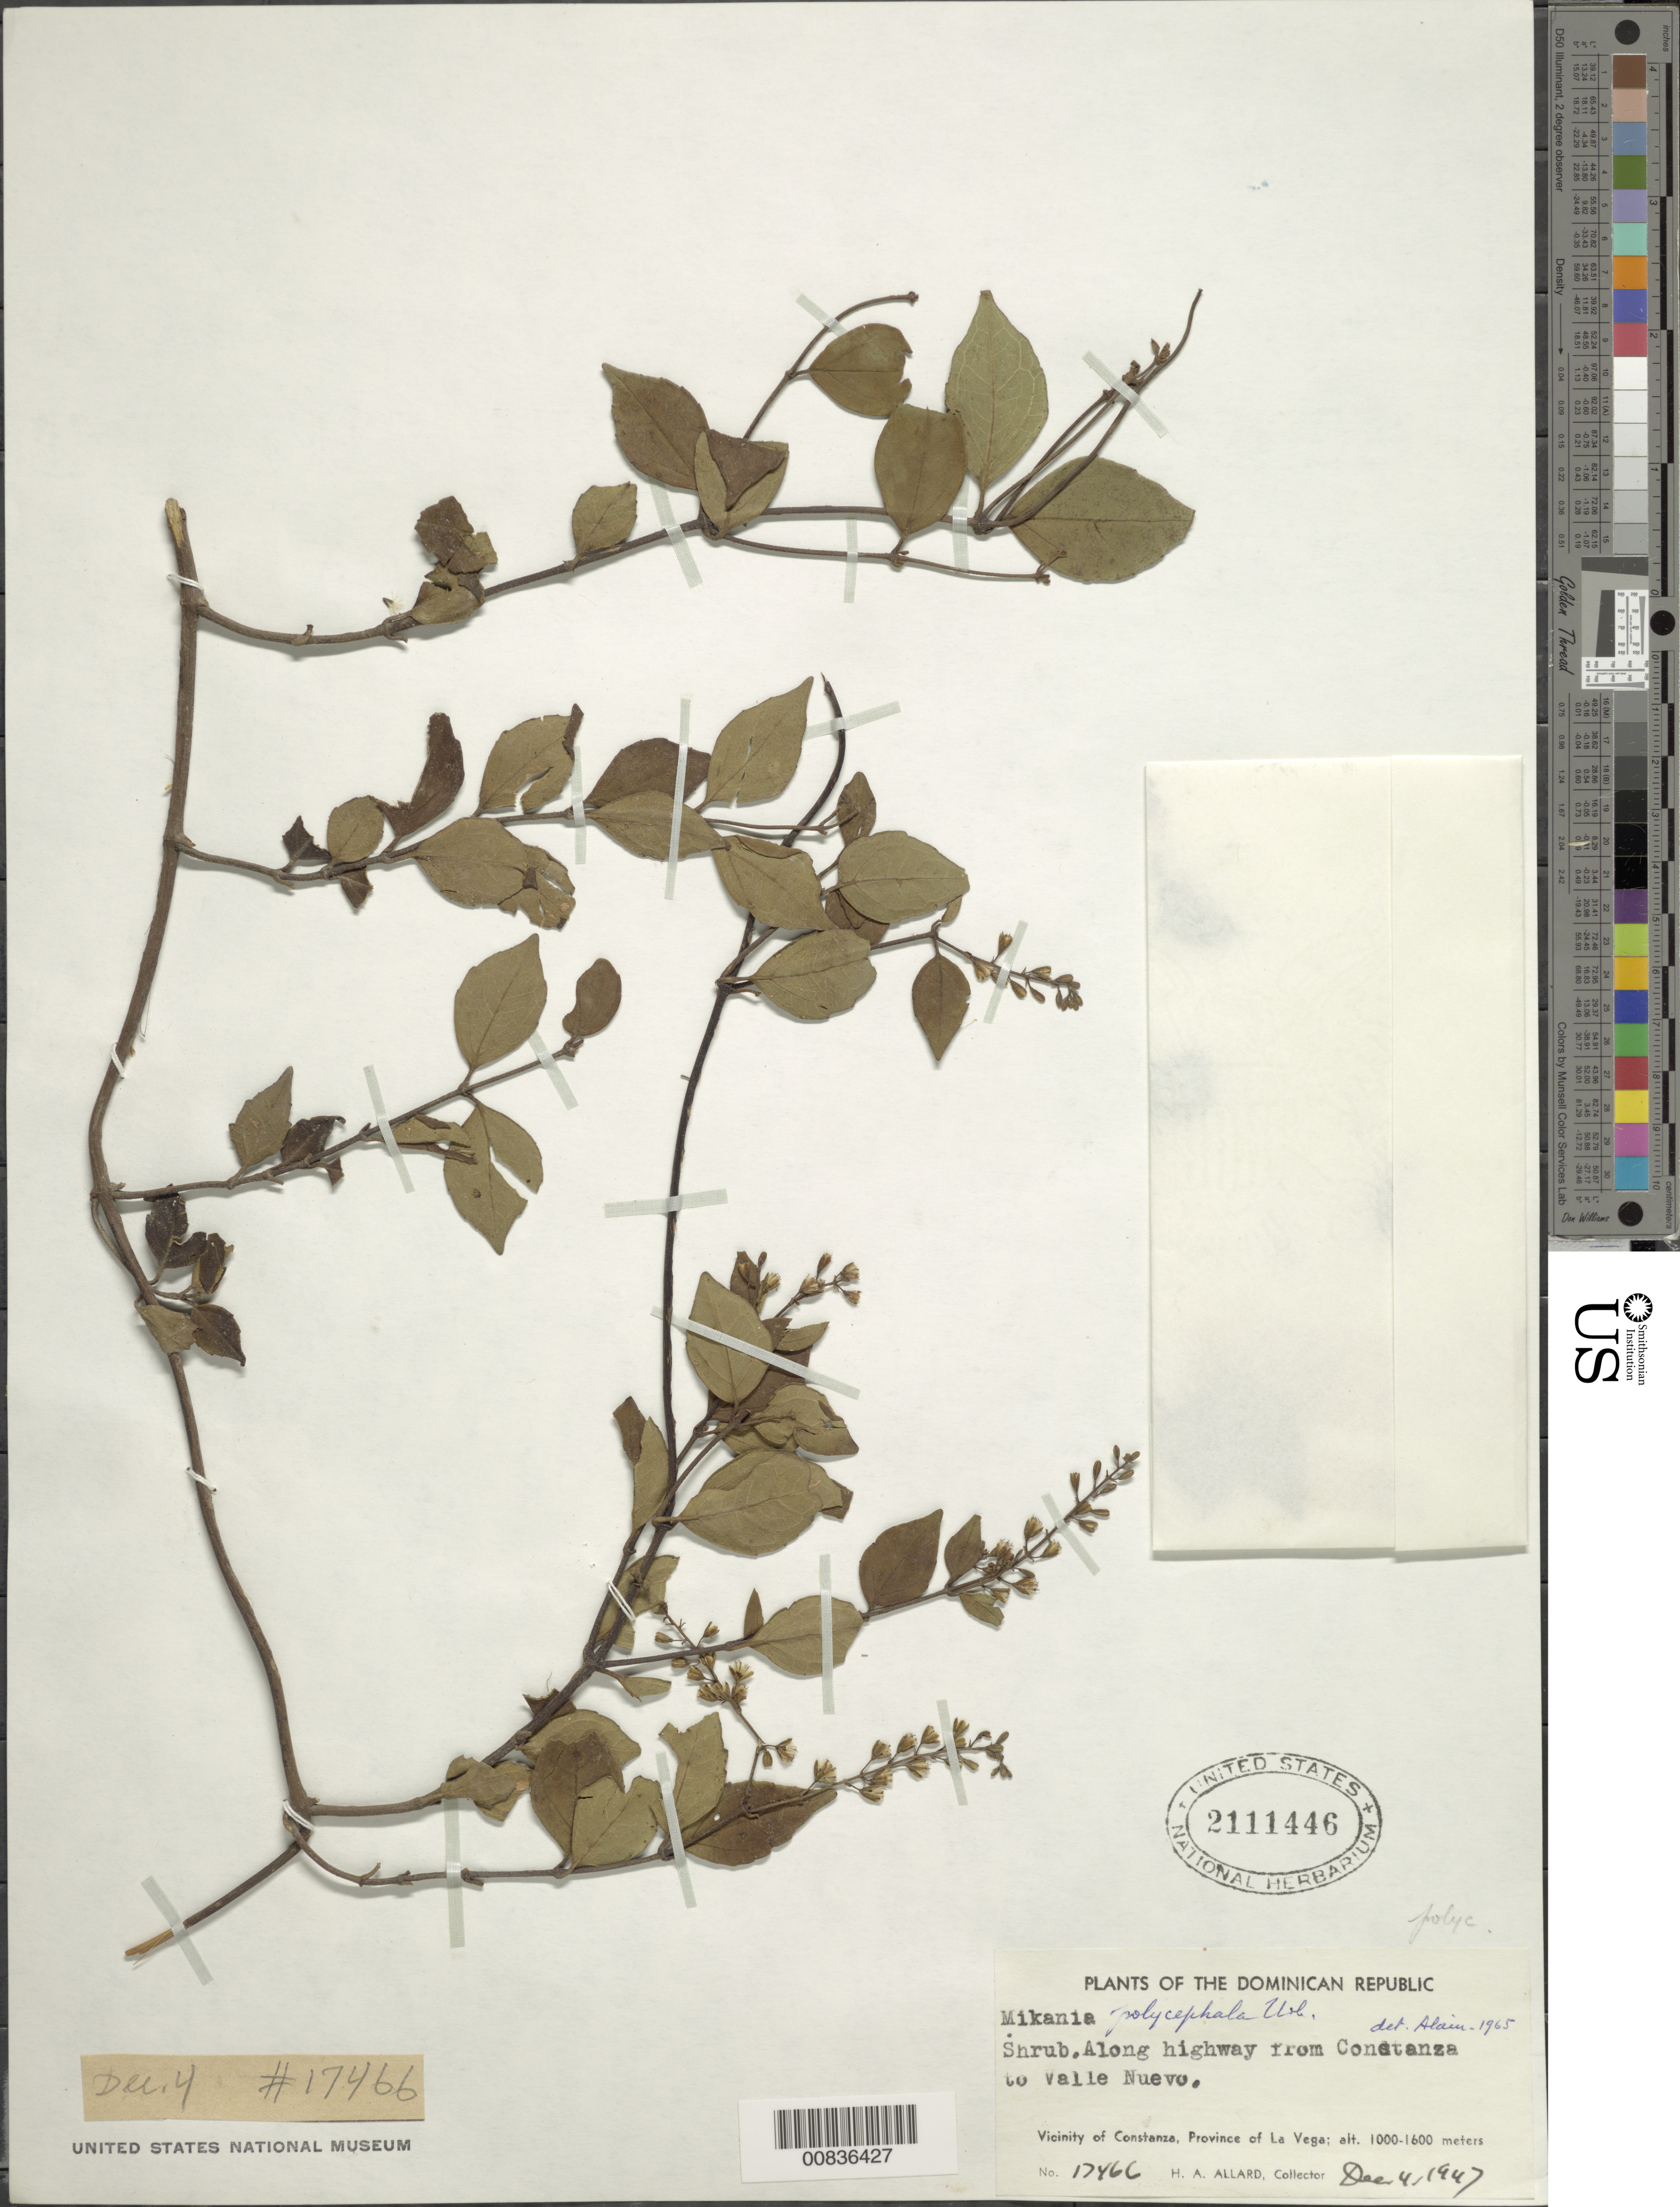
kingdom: Plantae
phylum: Tracheophyta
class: Magnoliopsida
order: Asterales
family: Asteraceae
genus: Mikania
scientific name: Mikania polycephala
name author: Urb. & Nied.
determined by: Liogier, Alain H.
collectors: H. A. Allard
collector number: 17466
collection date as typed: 04 Dec 1947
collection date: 1947-12-04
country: Dominican Republic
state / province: La Vega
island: Hispaniola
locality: Vicinity of Constanza, along highway from Constanza to Valle Nuevo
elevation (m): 1000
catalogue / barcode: US 2111446